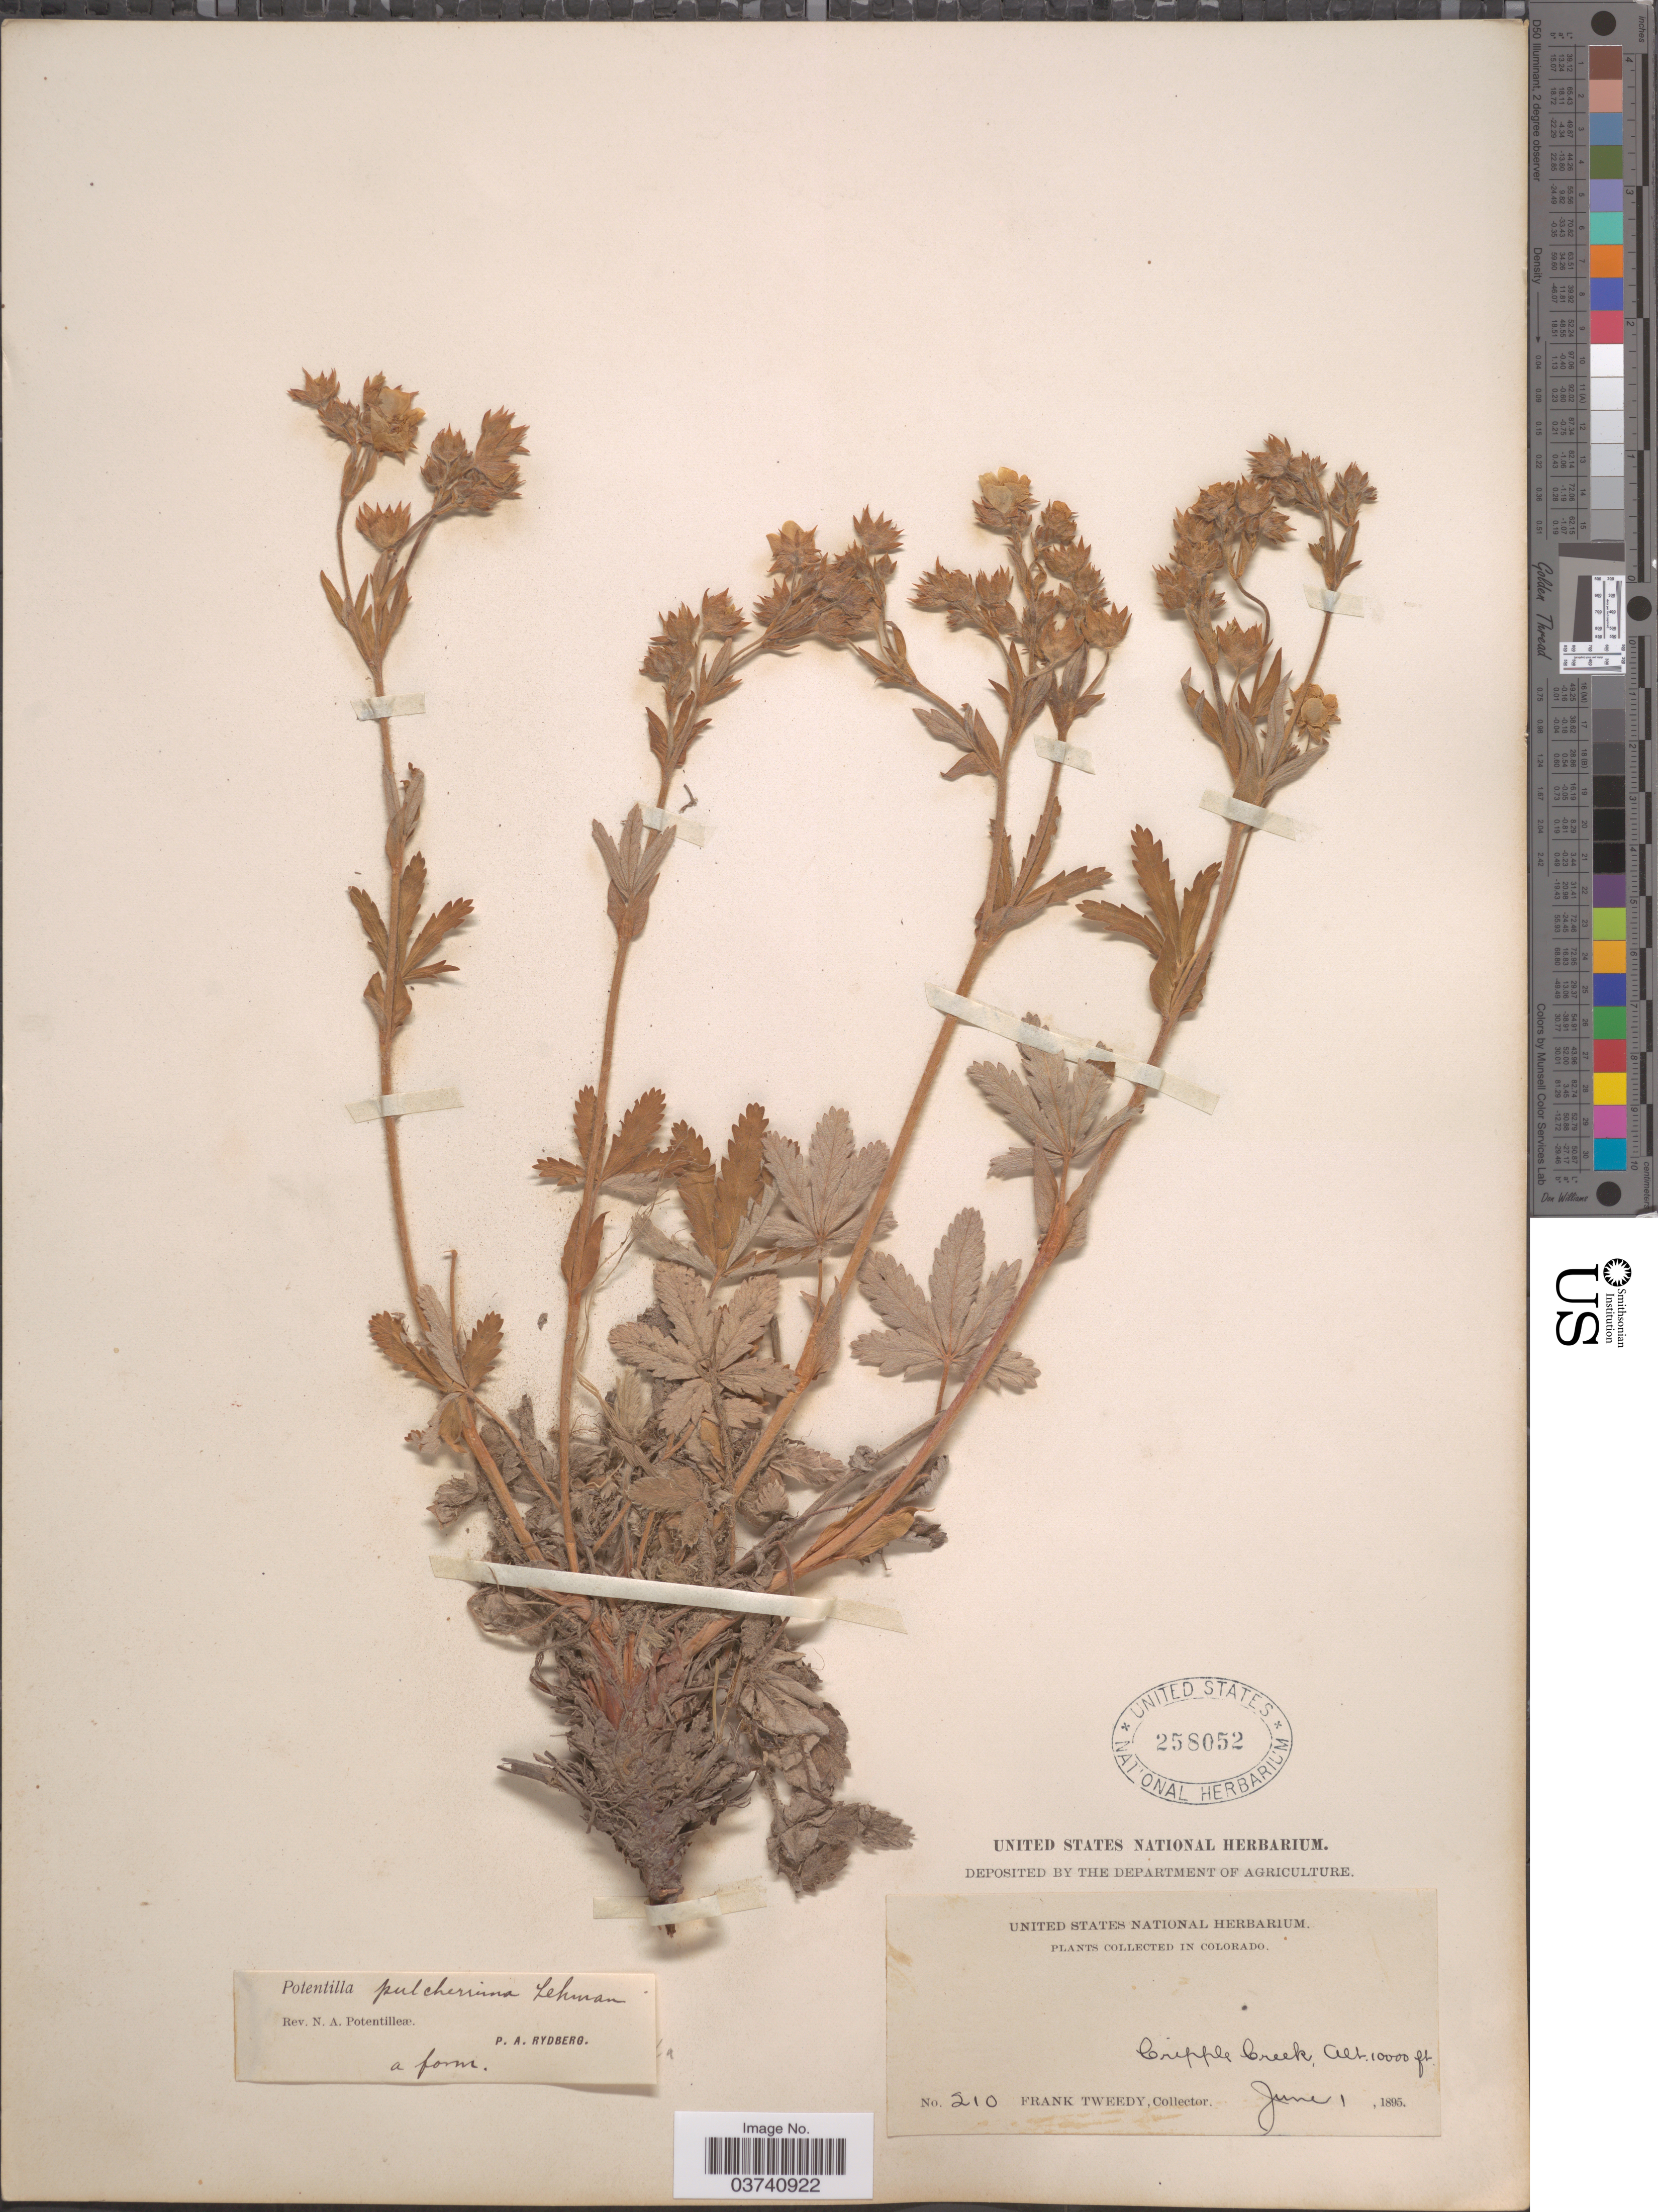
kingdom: Plantae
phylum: Tracheophyta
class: Magnoliopsida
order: Rosales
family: Rosaceae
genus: Potentilla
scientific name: Potentilla pulcherrima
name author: Lehm.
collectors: F. Tweedy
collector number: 210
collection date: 1895-06-01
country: United States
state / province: Colorado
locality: Cripple Creek.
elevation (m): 3048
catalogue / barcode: US 258052